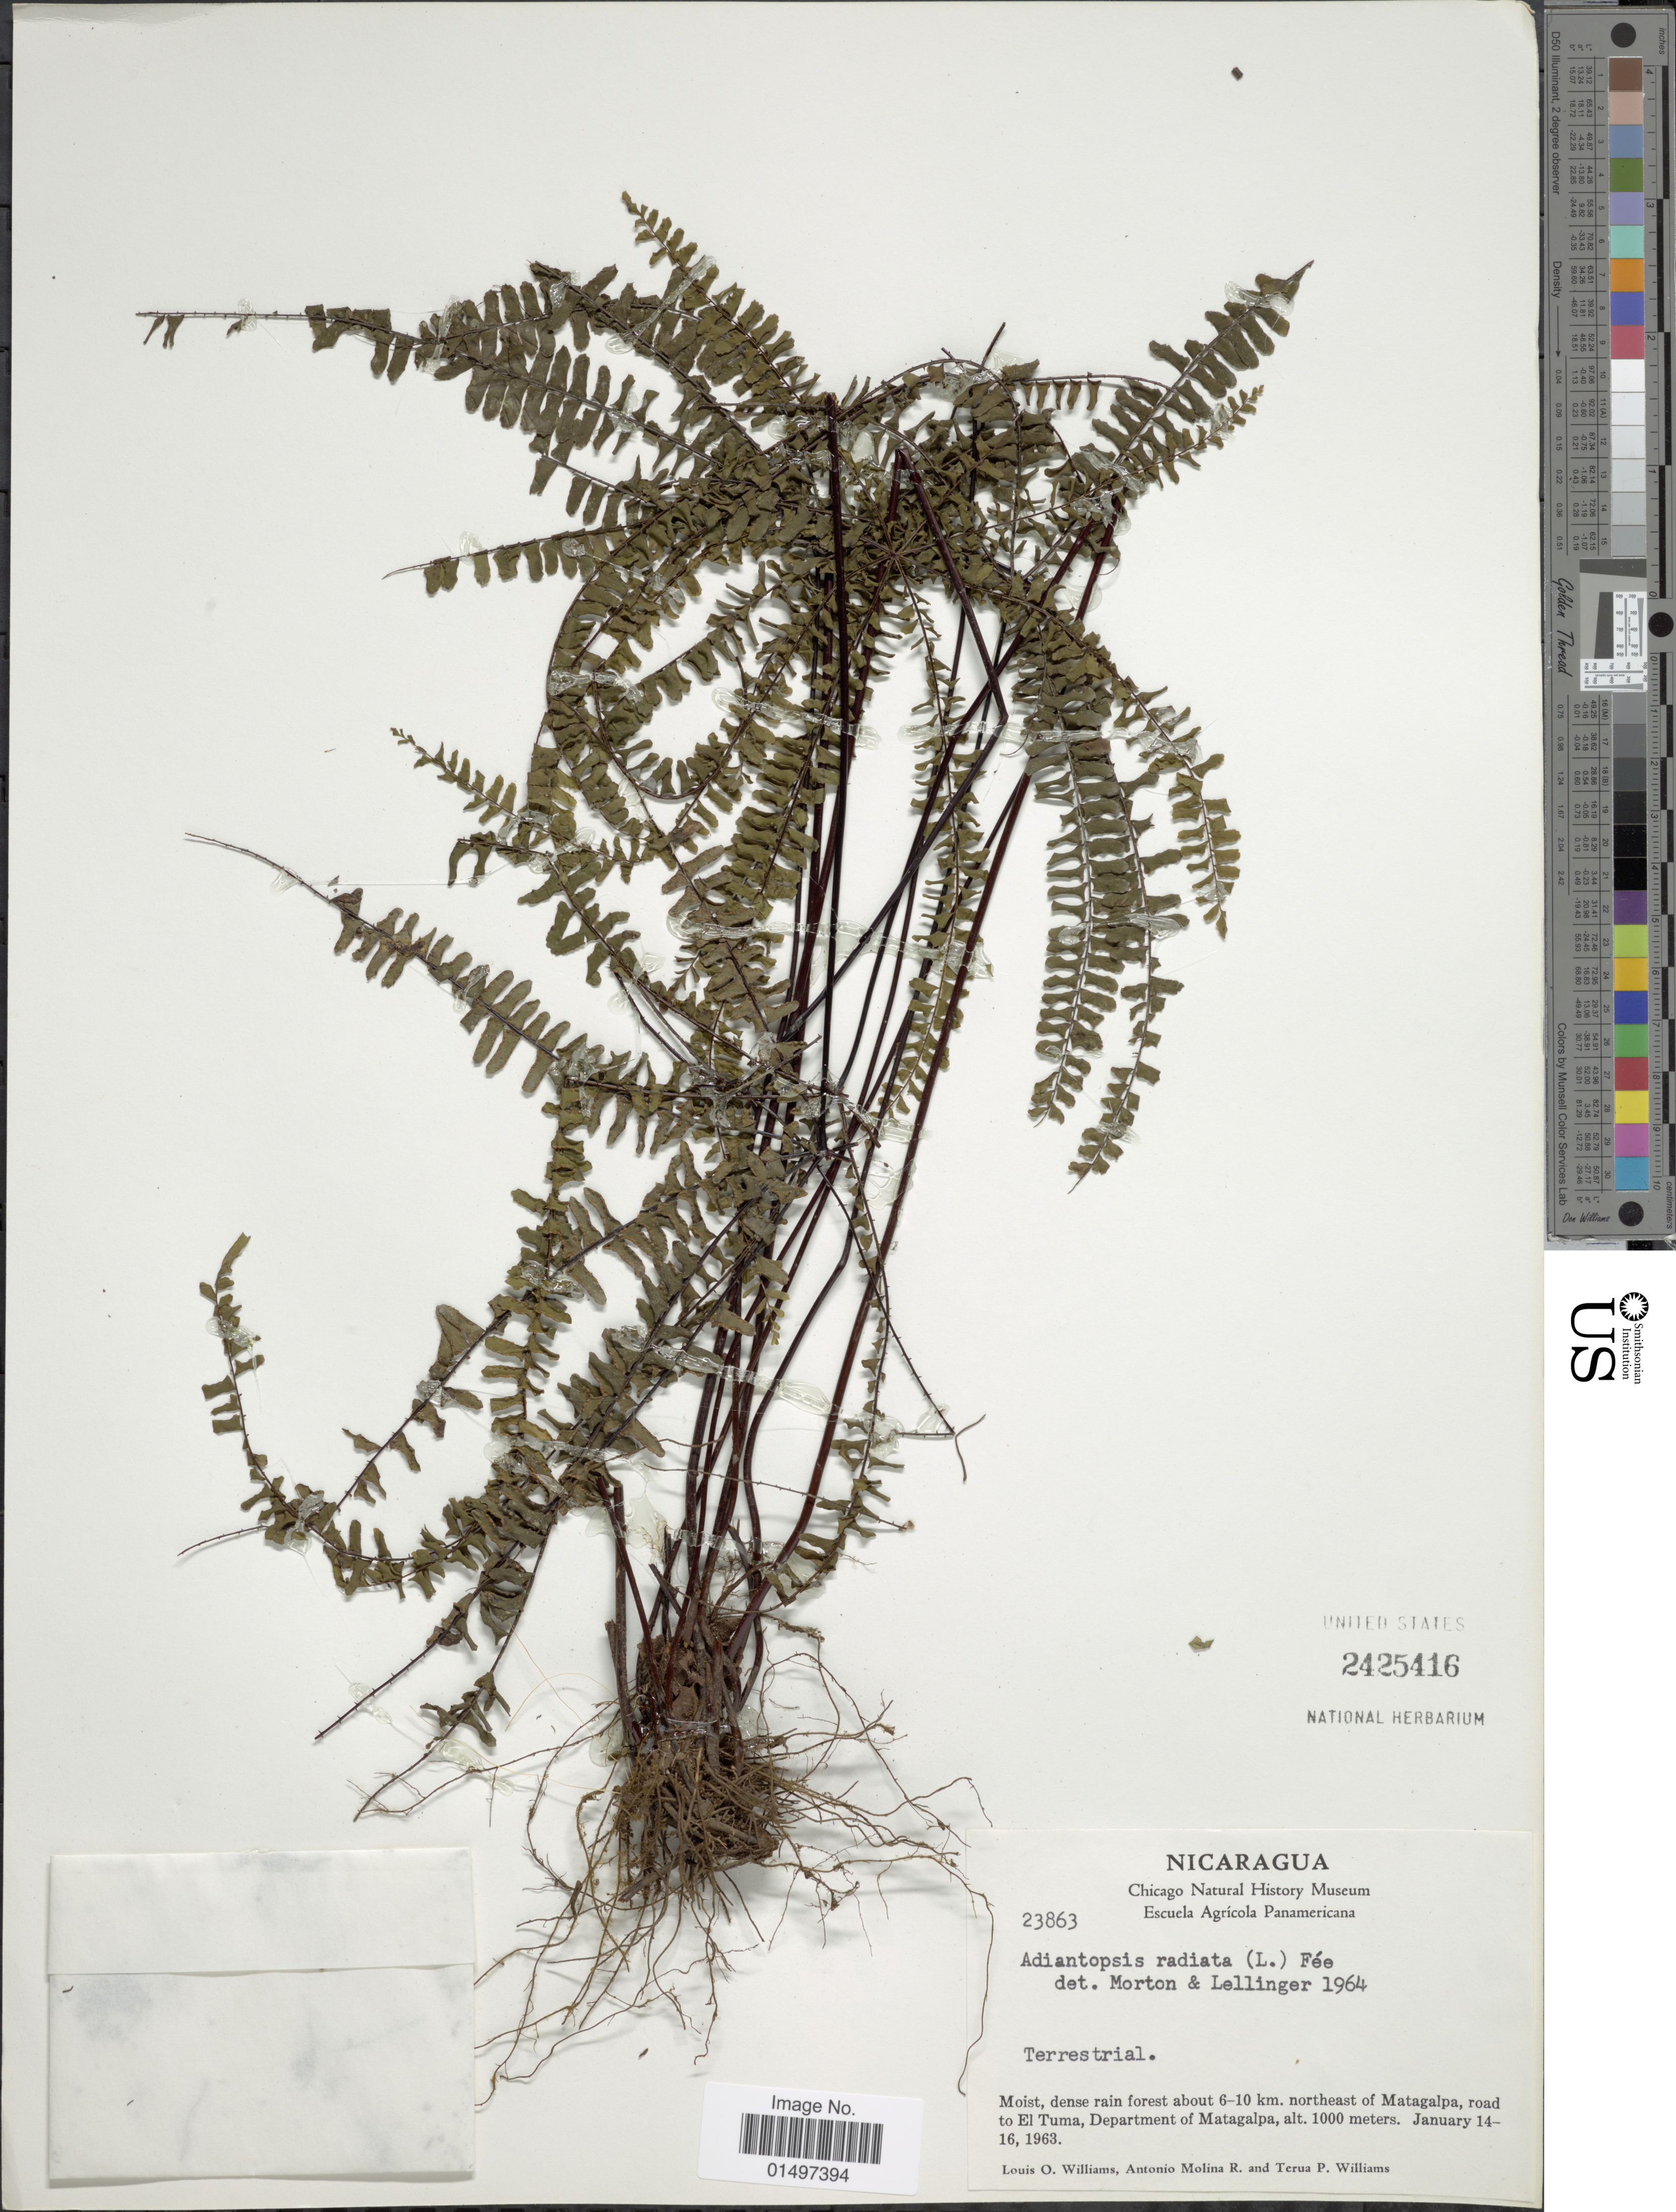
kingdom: Plantae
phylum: Tracheophyta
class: Polypodiopsida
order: Polypodiales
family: Pteridaceae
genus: Adiantopsis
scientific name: Adiantopsis radiata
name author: (L.) Fée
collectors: L. O. Williams, A. Molina R. & T. P. Williams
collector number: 23863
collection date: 1963-01-14/1963-01-16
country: Nicaragua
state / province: Matagalpa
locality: About 6-10 km. northeast of Matagalpa, road to El Tuma, Department of Matagalpa.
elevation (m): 1000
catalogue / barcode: US 2425416